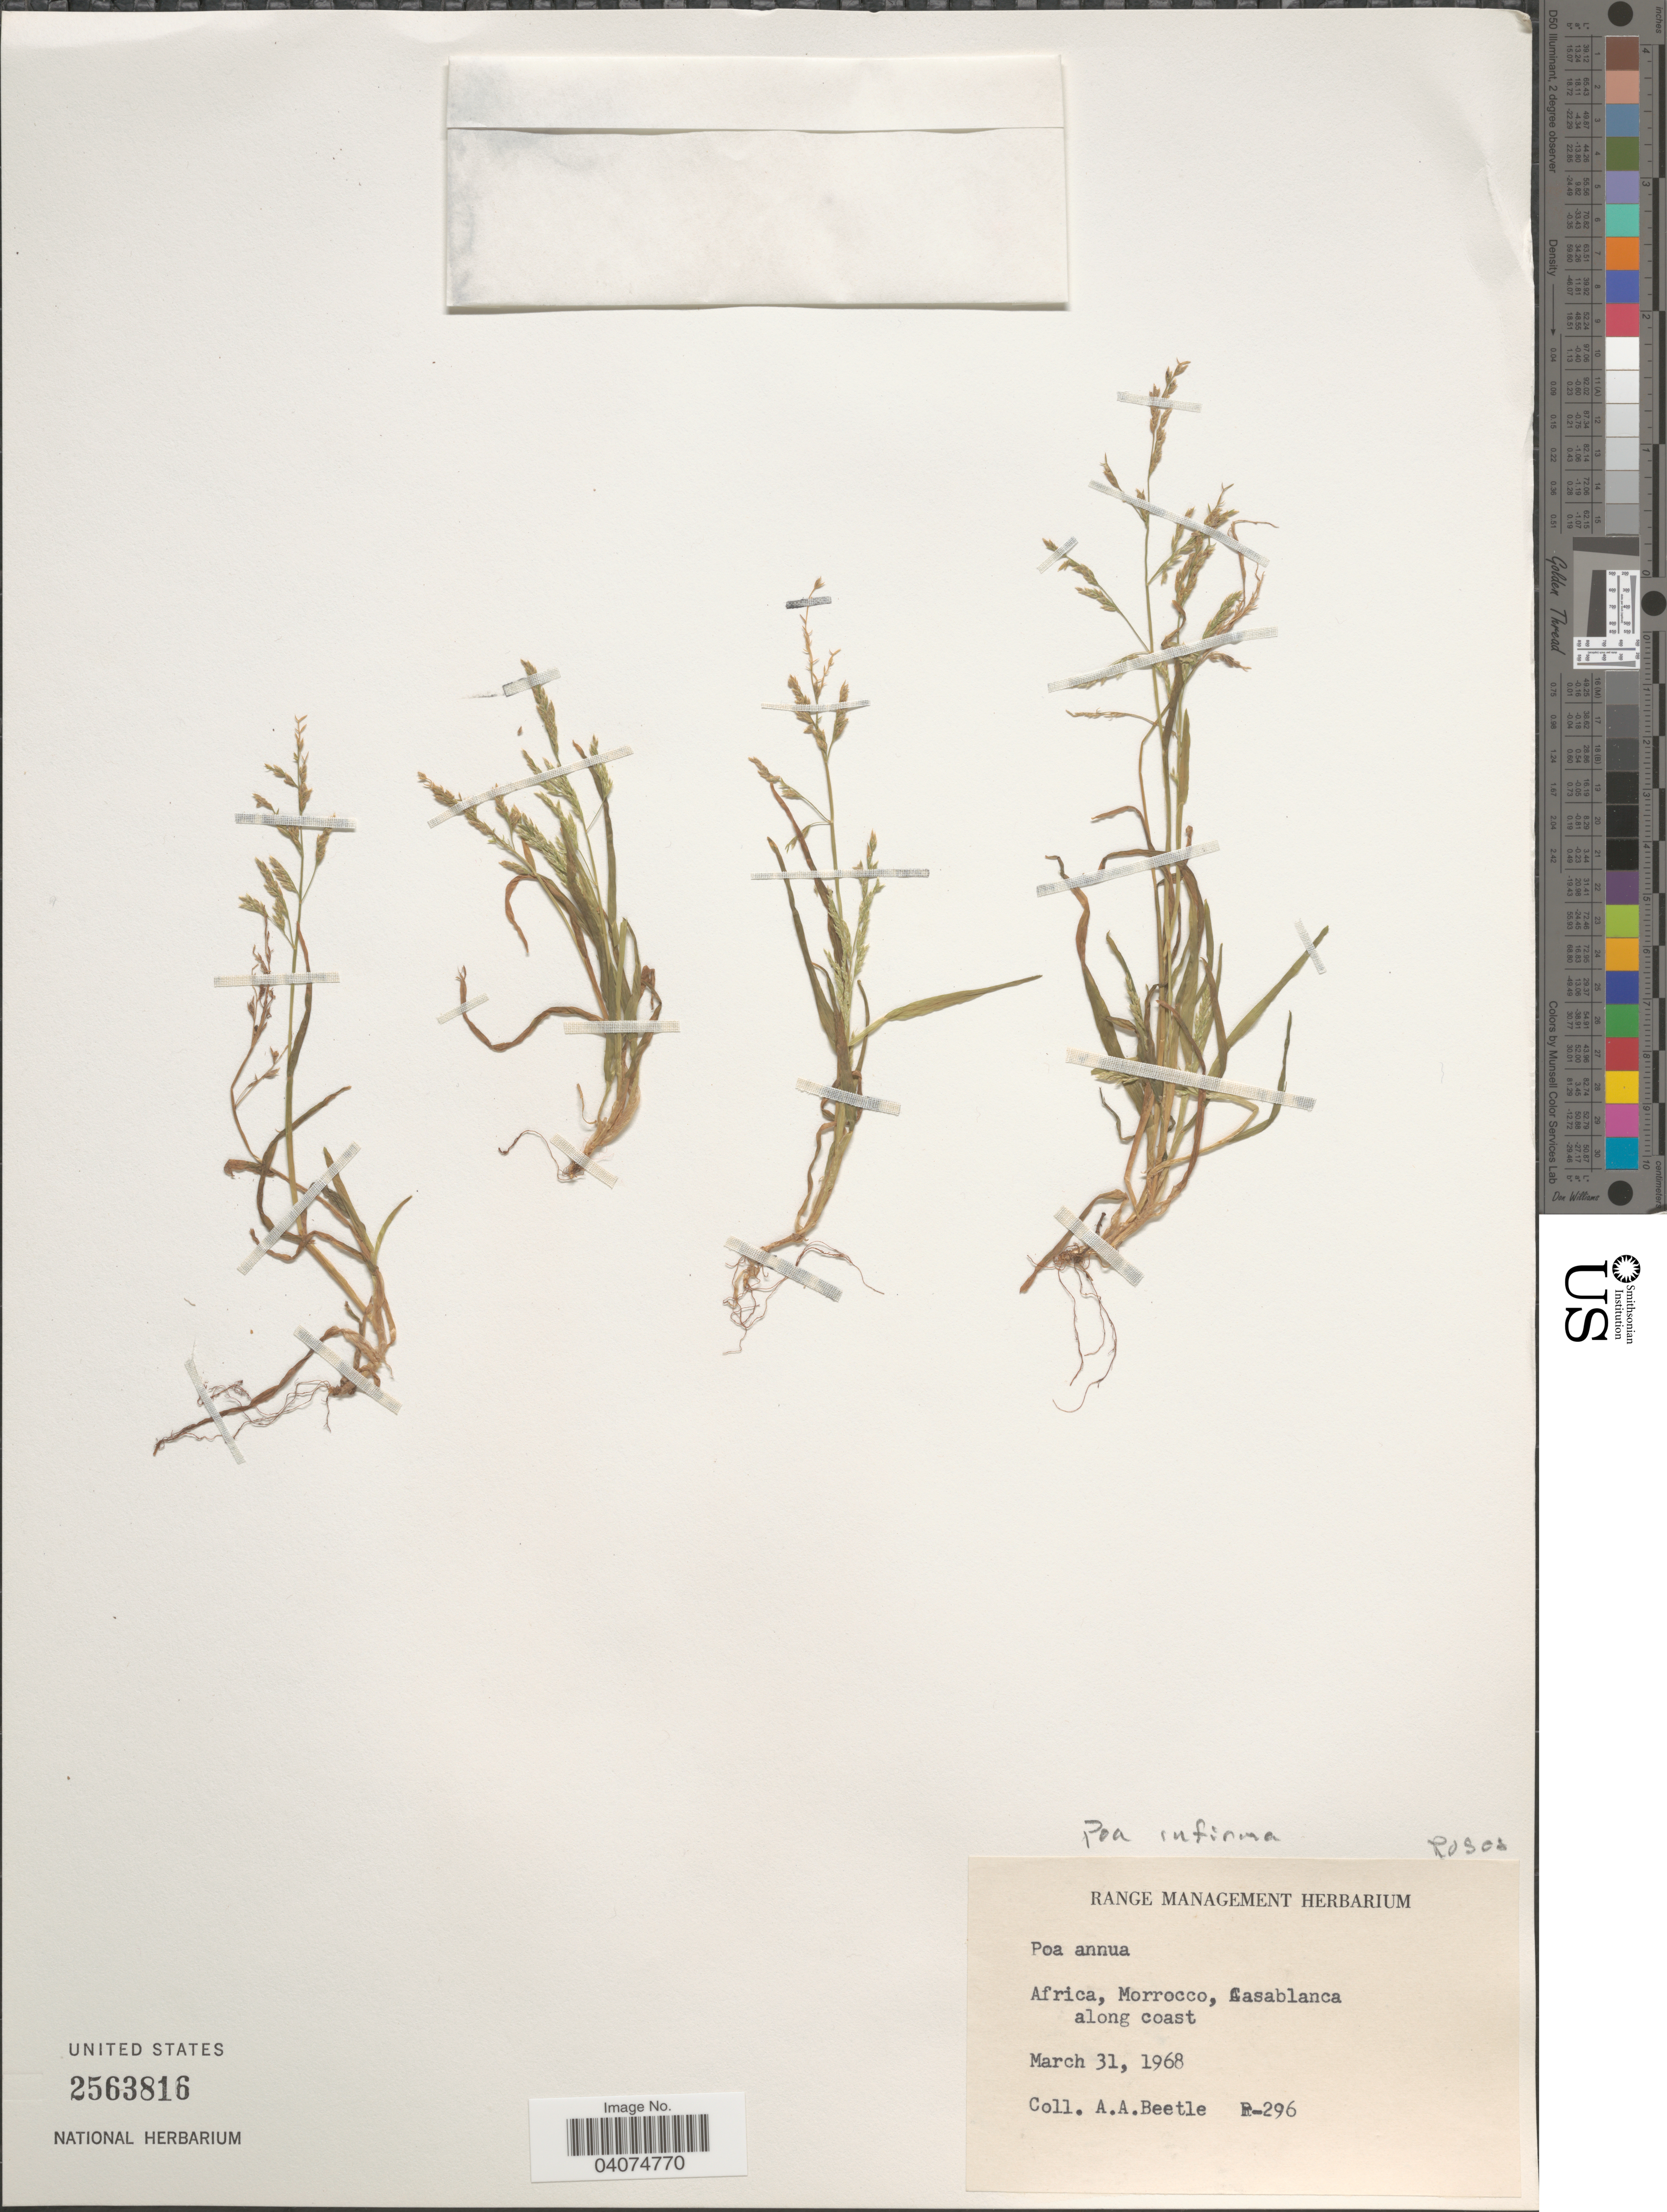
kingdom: Plantae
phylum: Tracheophyta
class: Liliopsida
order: Poales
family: Poaceae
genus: Poa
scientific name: Poa infirma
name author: Kunth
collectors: A. A. Beetle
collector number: R-296*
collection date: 1968-03-31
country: Morocco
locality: Casablanca along coast.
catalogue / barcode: US 2563816